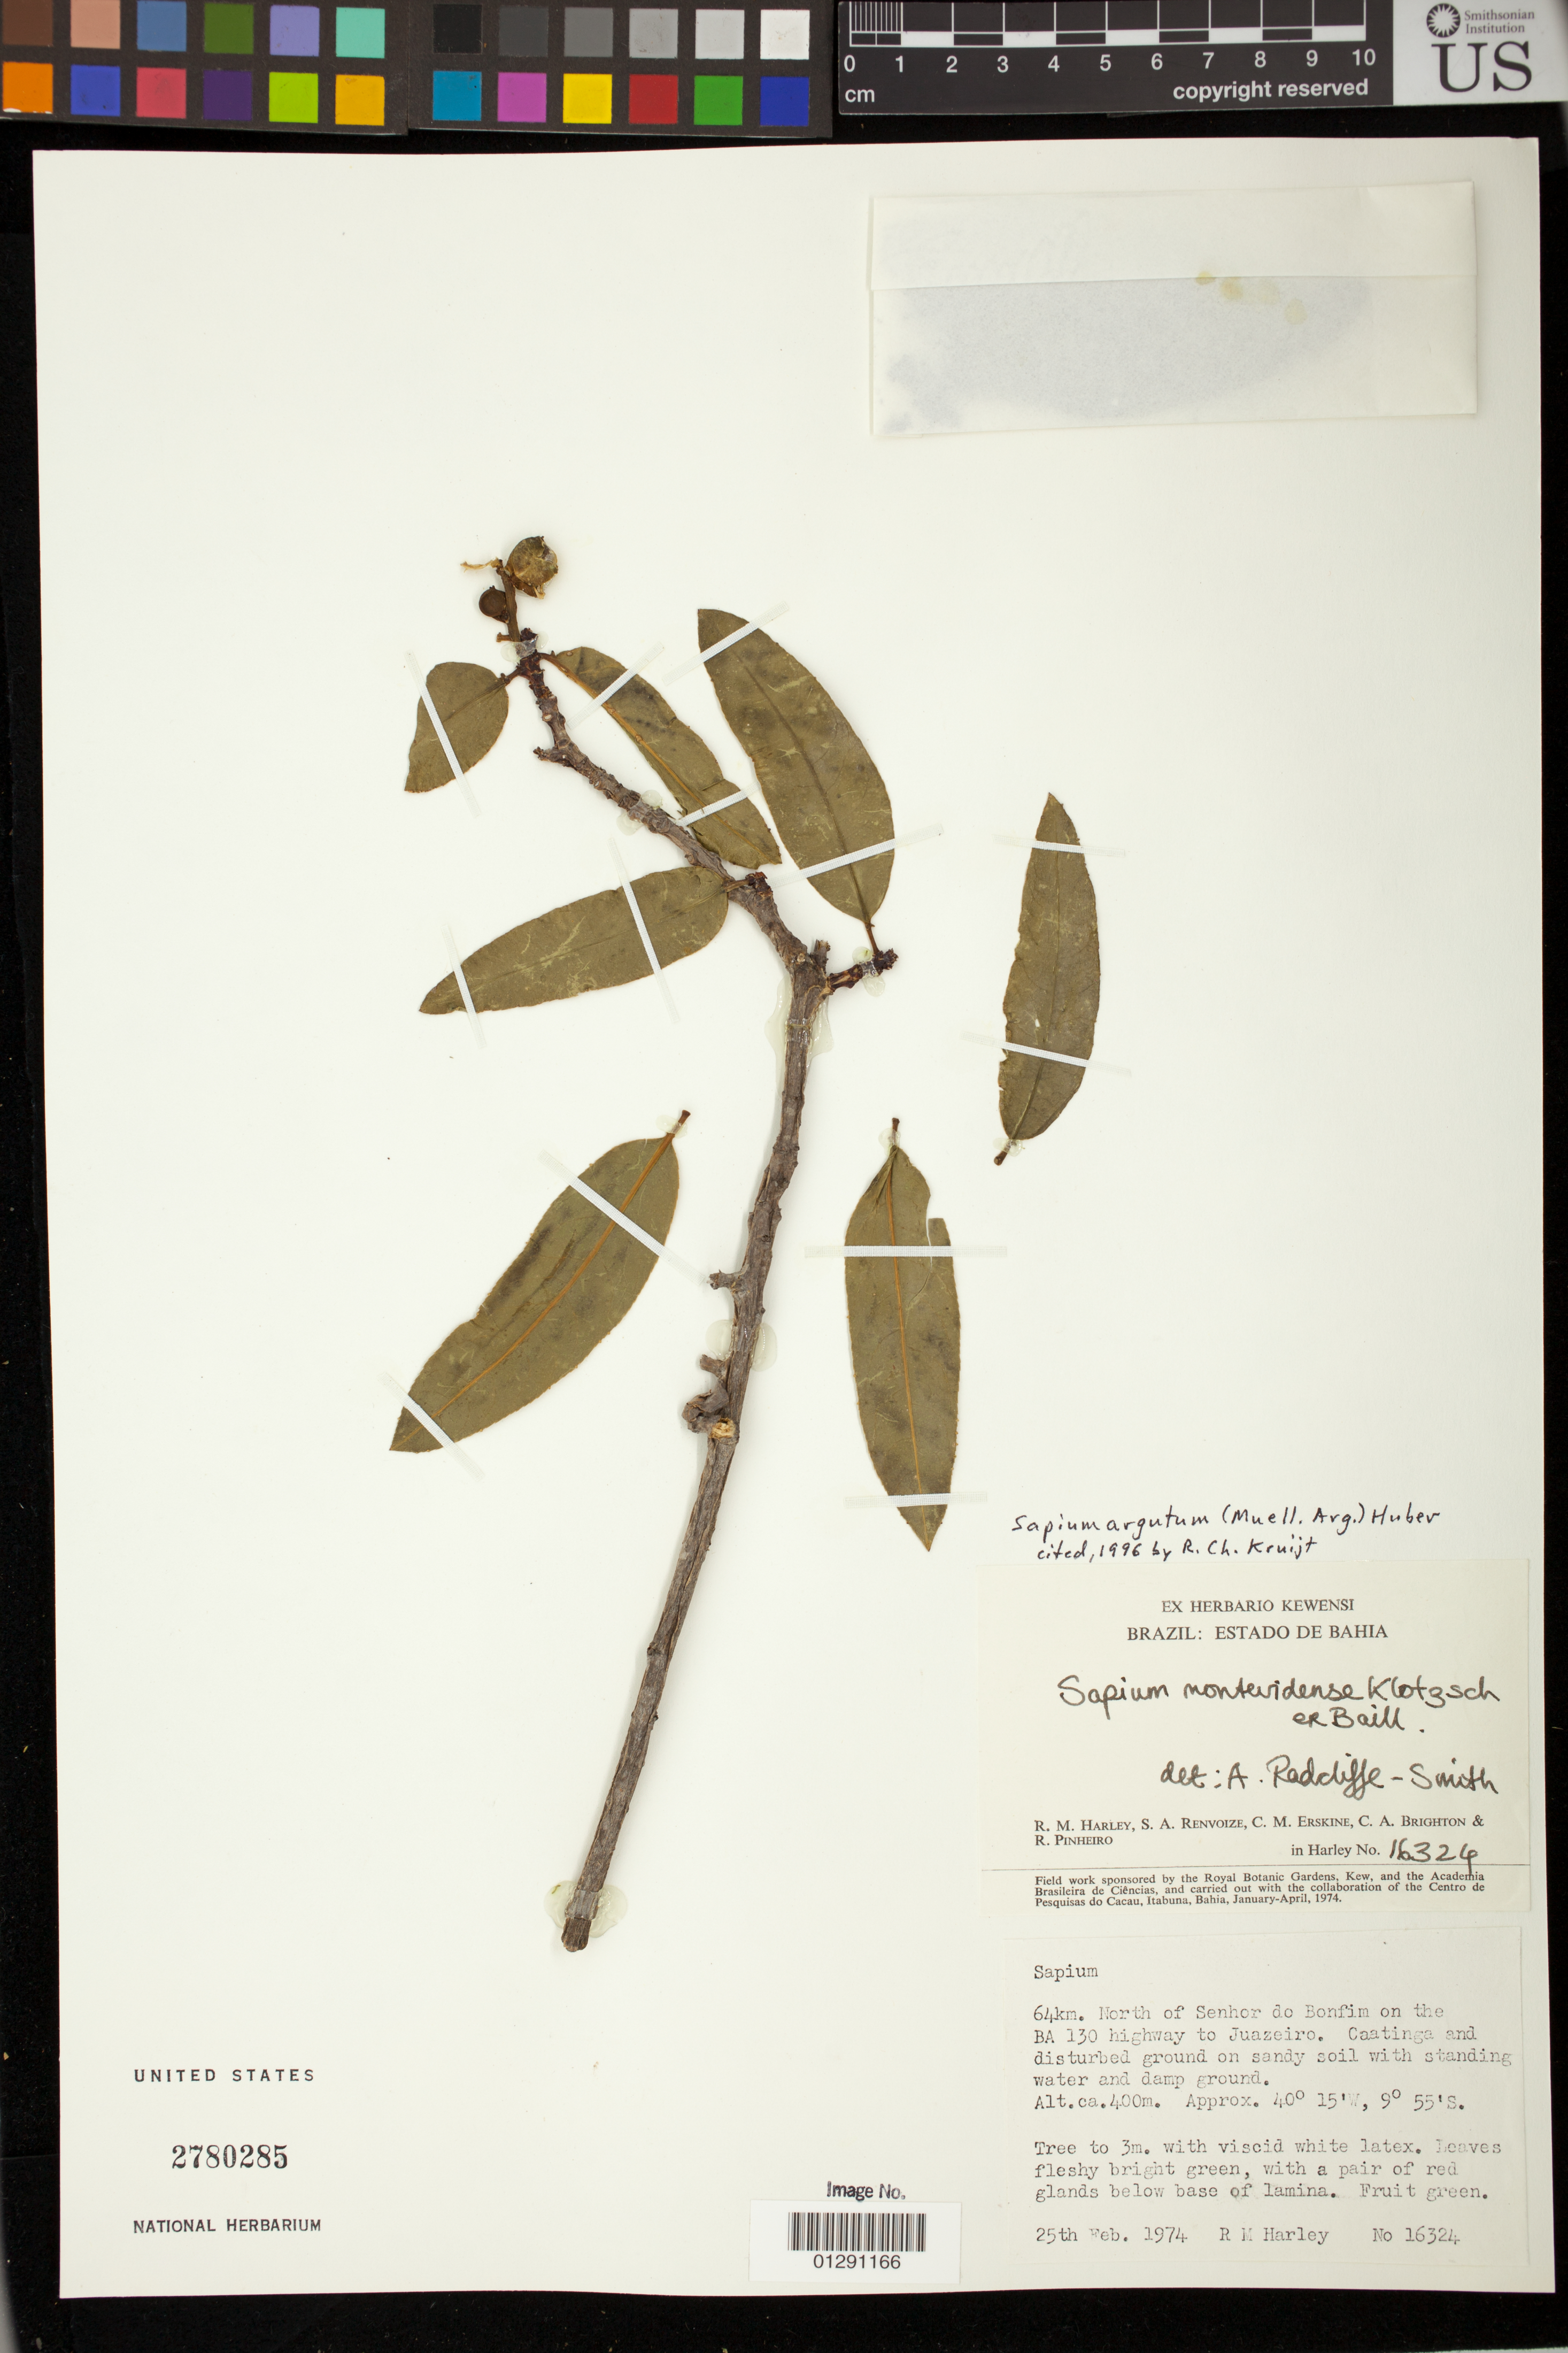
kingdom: Plantae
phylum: Tracheophyta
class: Magnoliopsida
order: Malpighiales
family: Euphorbiaceae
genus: Sapium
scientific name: Sapium argutum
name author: (Müll. Arg.) Huber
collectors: R. M. Harley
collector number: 16324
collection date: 1974-02-25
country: Brazil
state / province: Bahia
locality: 64km. North of Senhor do Bonfim on the BA 130 highway to Juazeiro.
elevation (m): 400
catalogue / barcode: US 2780285